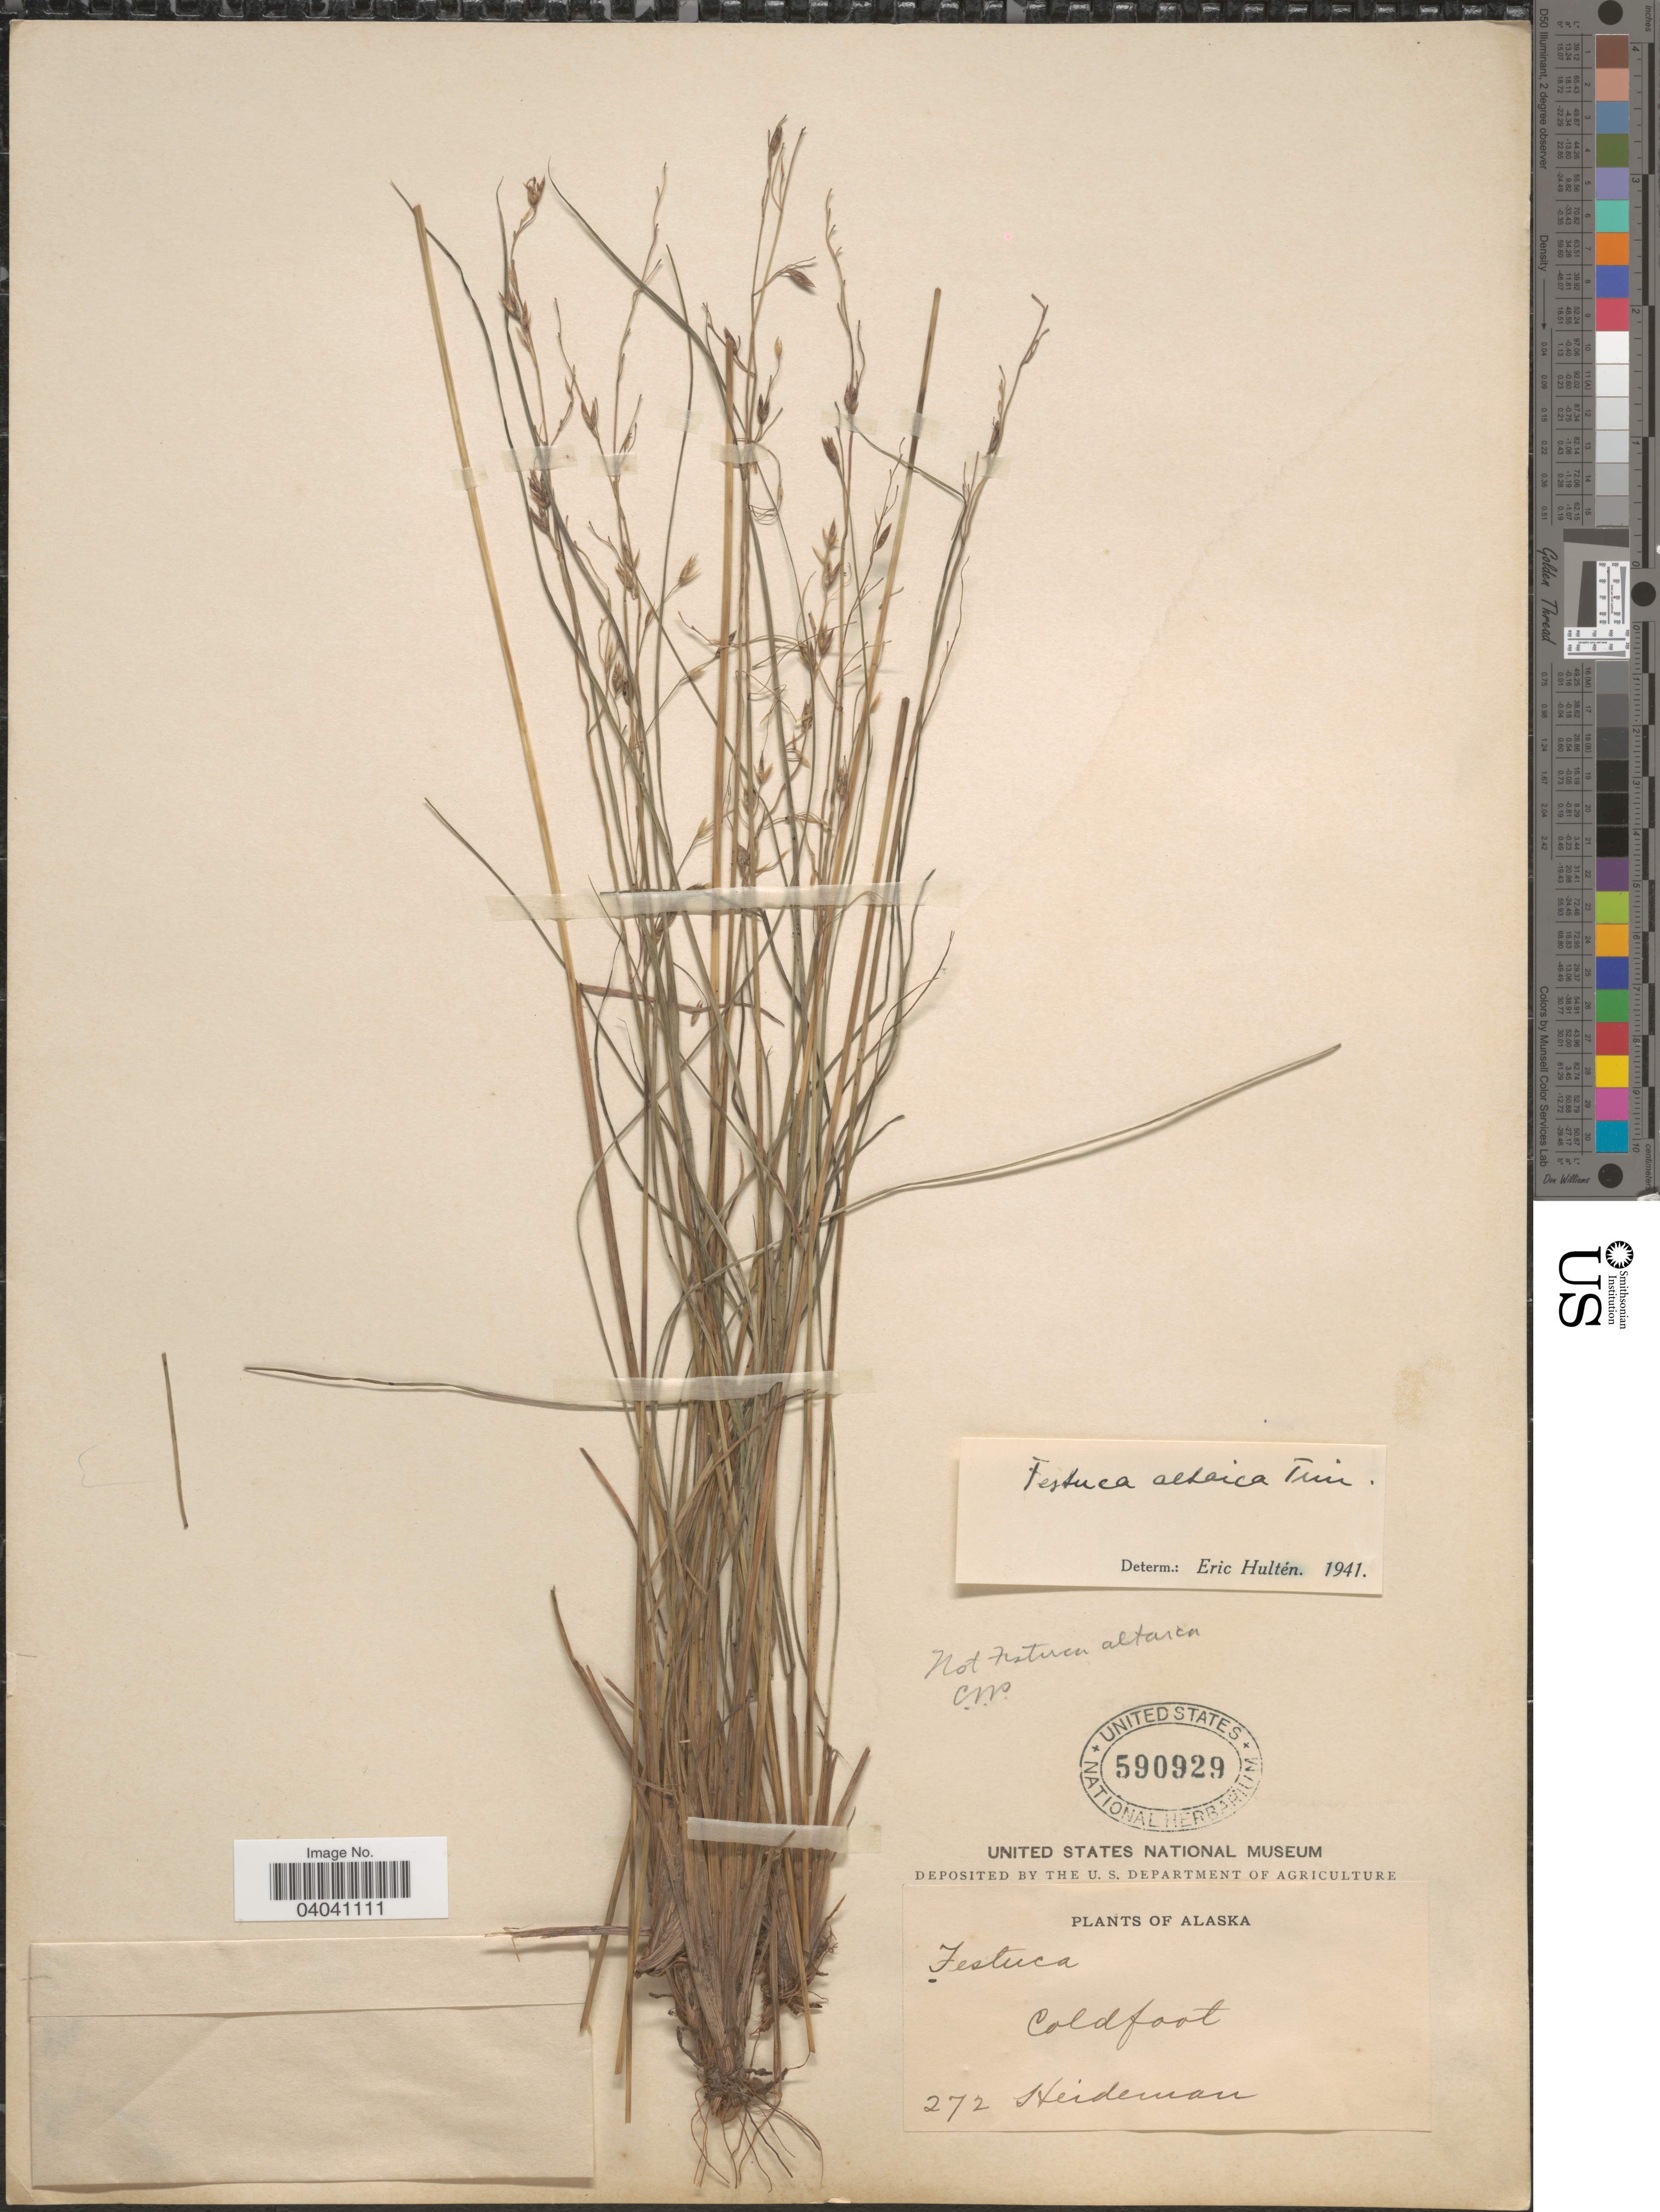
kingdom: Plantae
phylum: Tracheophyta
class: Liliopsida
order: Poales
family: Poaceae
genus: Festuca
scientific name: Festuca altaica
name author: Trin.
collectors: Heideman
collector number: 272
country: United States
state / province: Alaska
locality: Coldfoot.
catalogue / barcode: US 590929